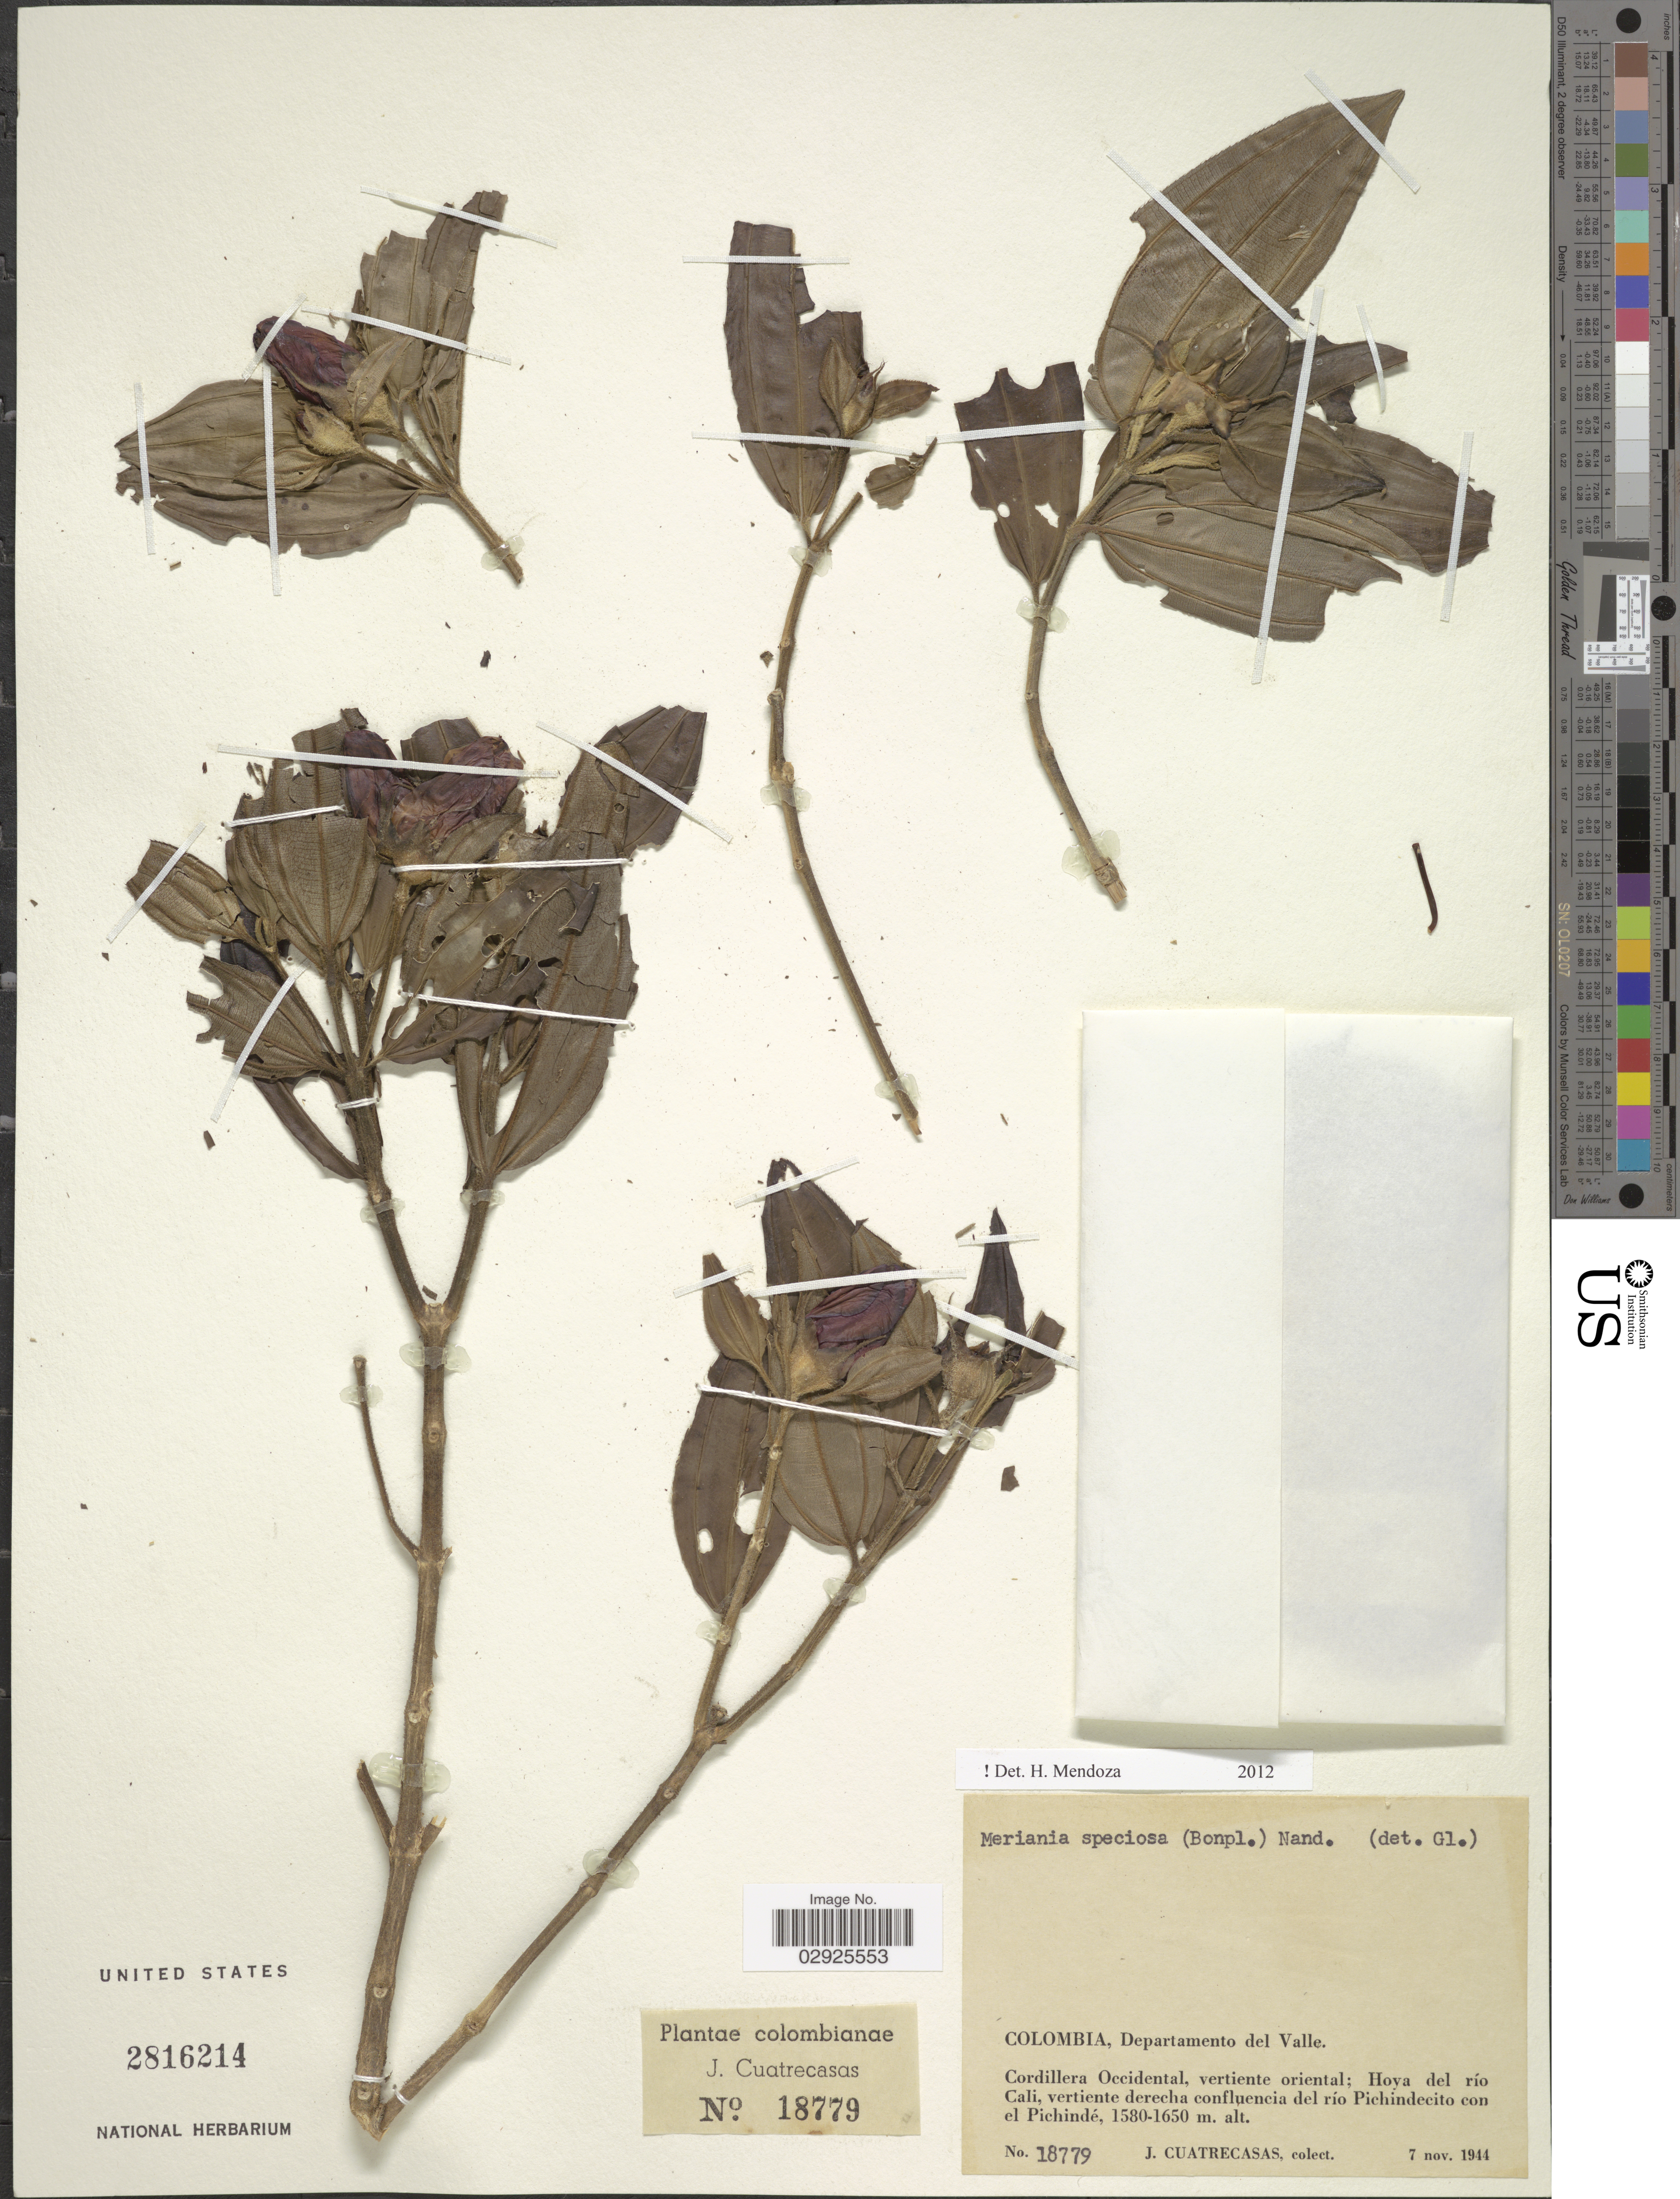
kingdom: Plantae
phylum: Tracheophyta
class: Magnoliopsida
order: Myrtales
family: Melastomataceae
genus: Meriania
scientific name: Meriania speciosa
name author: (Bonpl.) Naudin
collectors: J. Cuatrecasas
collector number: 18779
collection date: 1944-11-07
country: Colombia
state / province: Valle del Cauca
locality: Departamento del Valle, Cordillera Occidental, vertiente oriental: Hoya del río Cali, vertiente derecha confluiencia del rio Pichindecito con el Pichindé.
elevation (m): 1580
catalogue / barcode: US 2816214